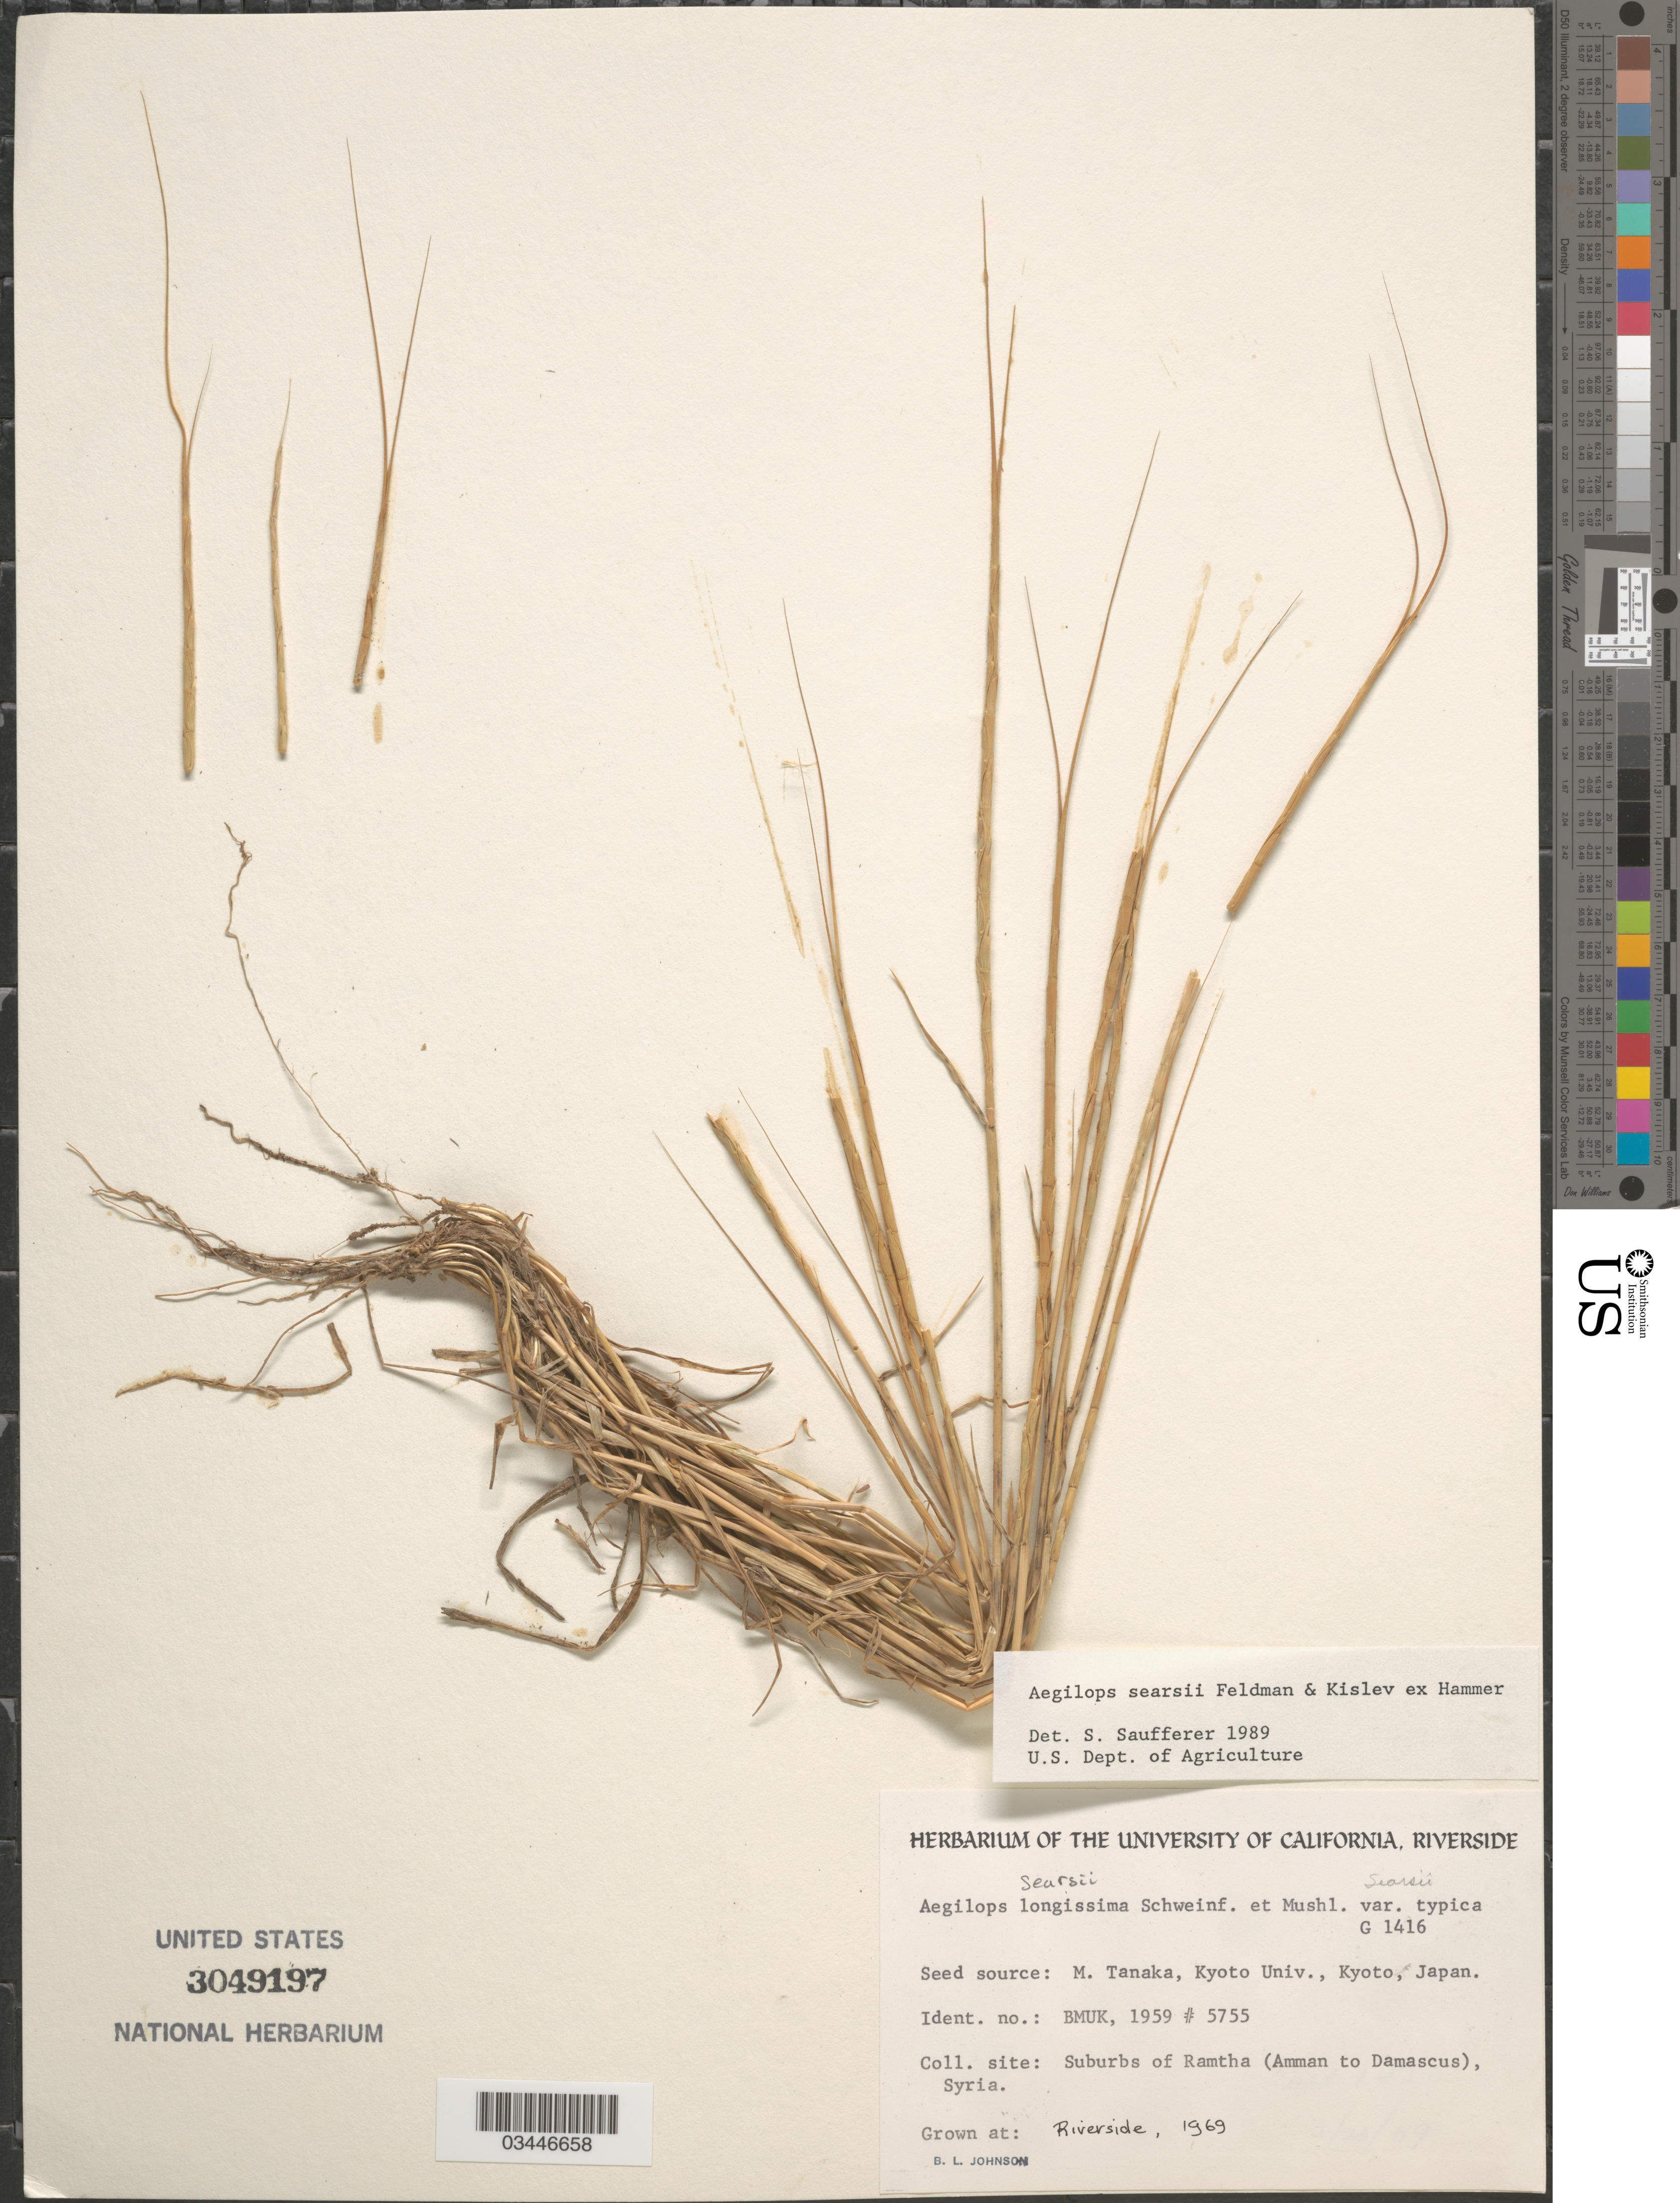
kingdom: Plantae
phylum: Tracheophyta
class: Liliopsida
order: Poales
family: Poaceae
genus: Aegilops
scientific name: Aegilops searsii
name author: Feldman & Kislev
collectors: B. Johnson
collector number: G1416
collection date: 1969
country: United States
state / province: California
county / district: Riverside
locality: Riverside.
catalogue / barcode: US 3049197